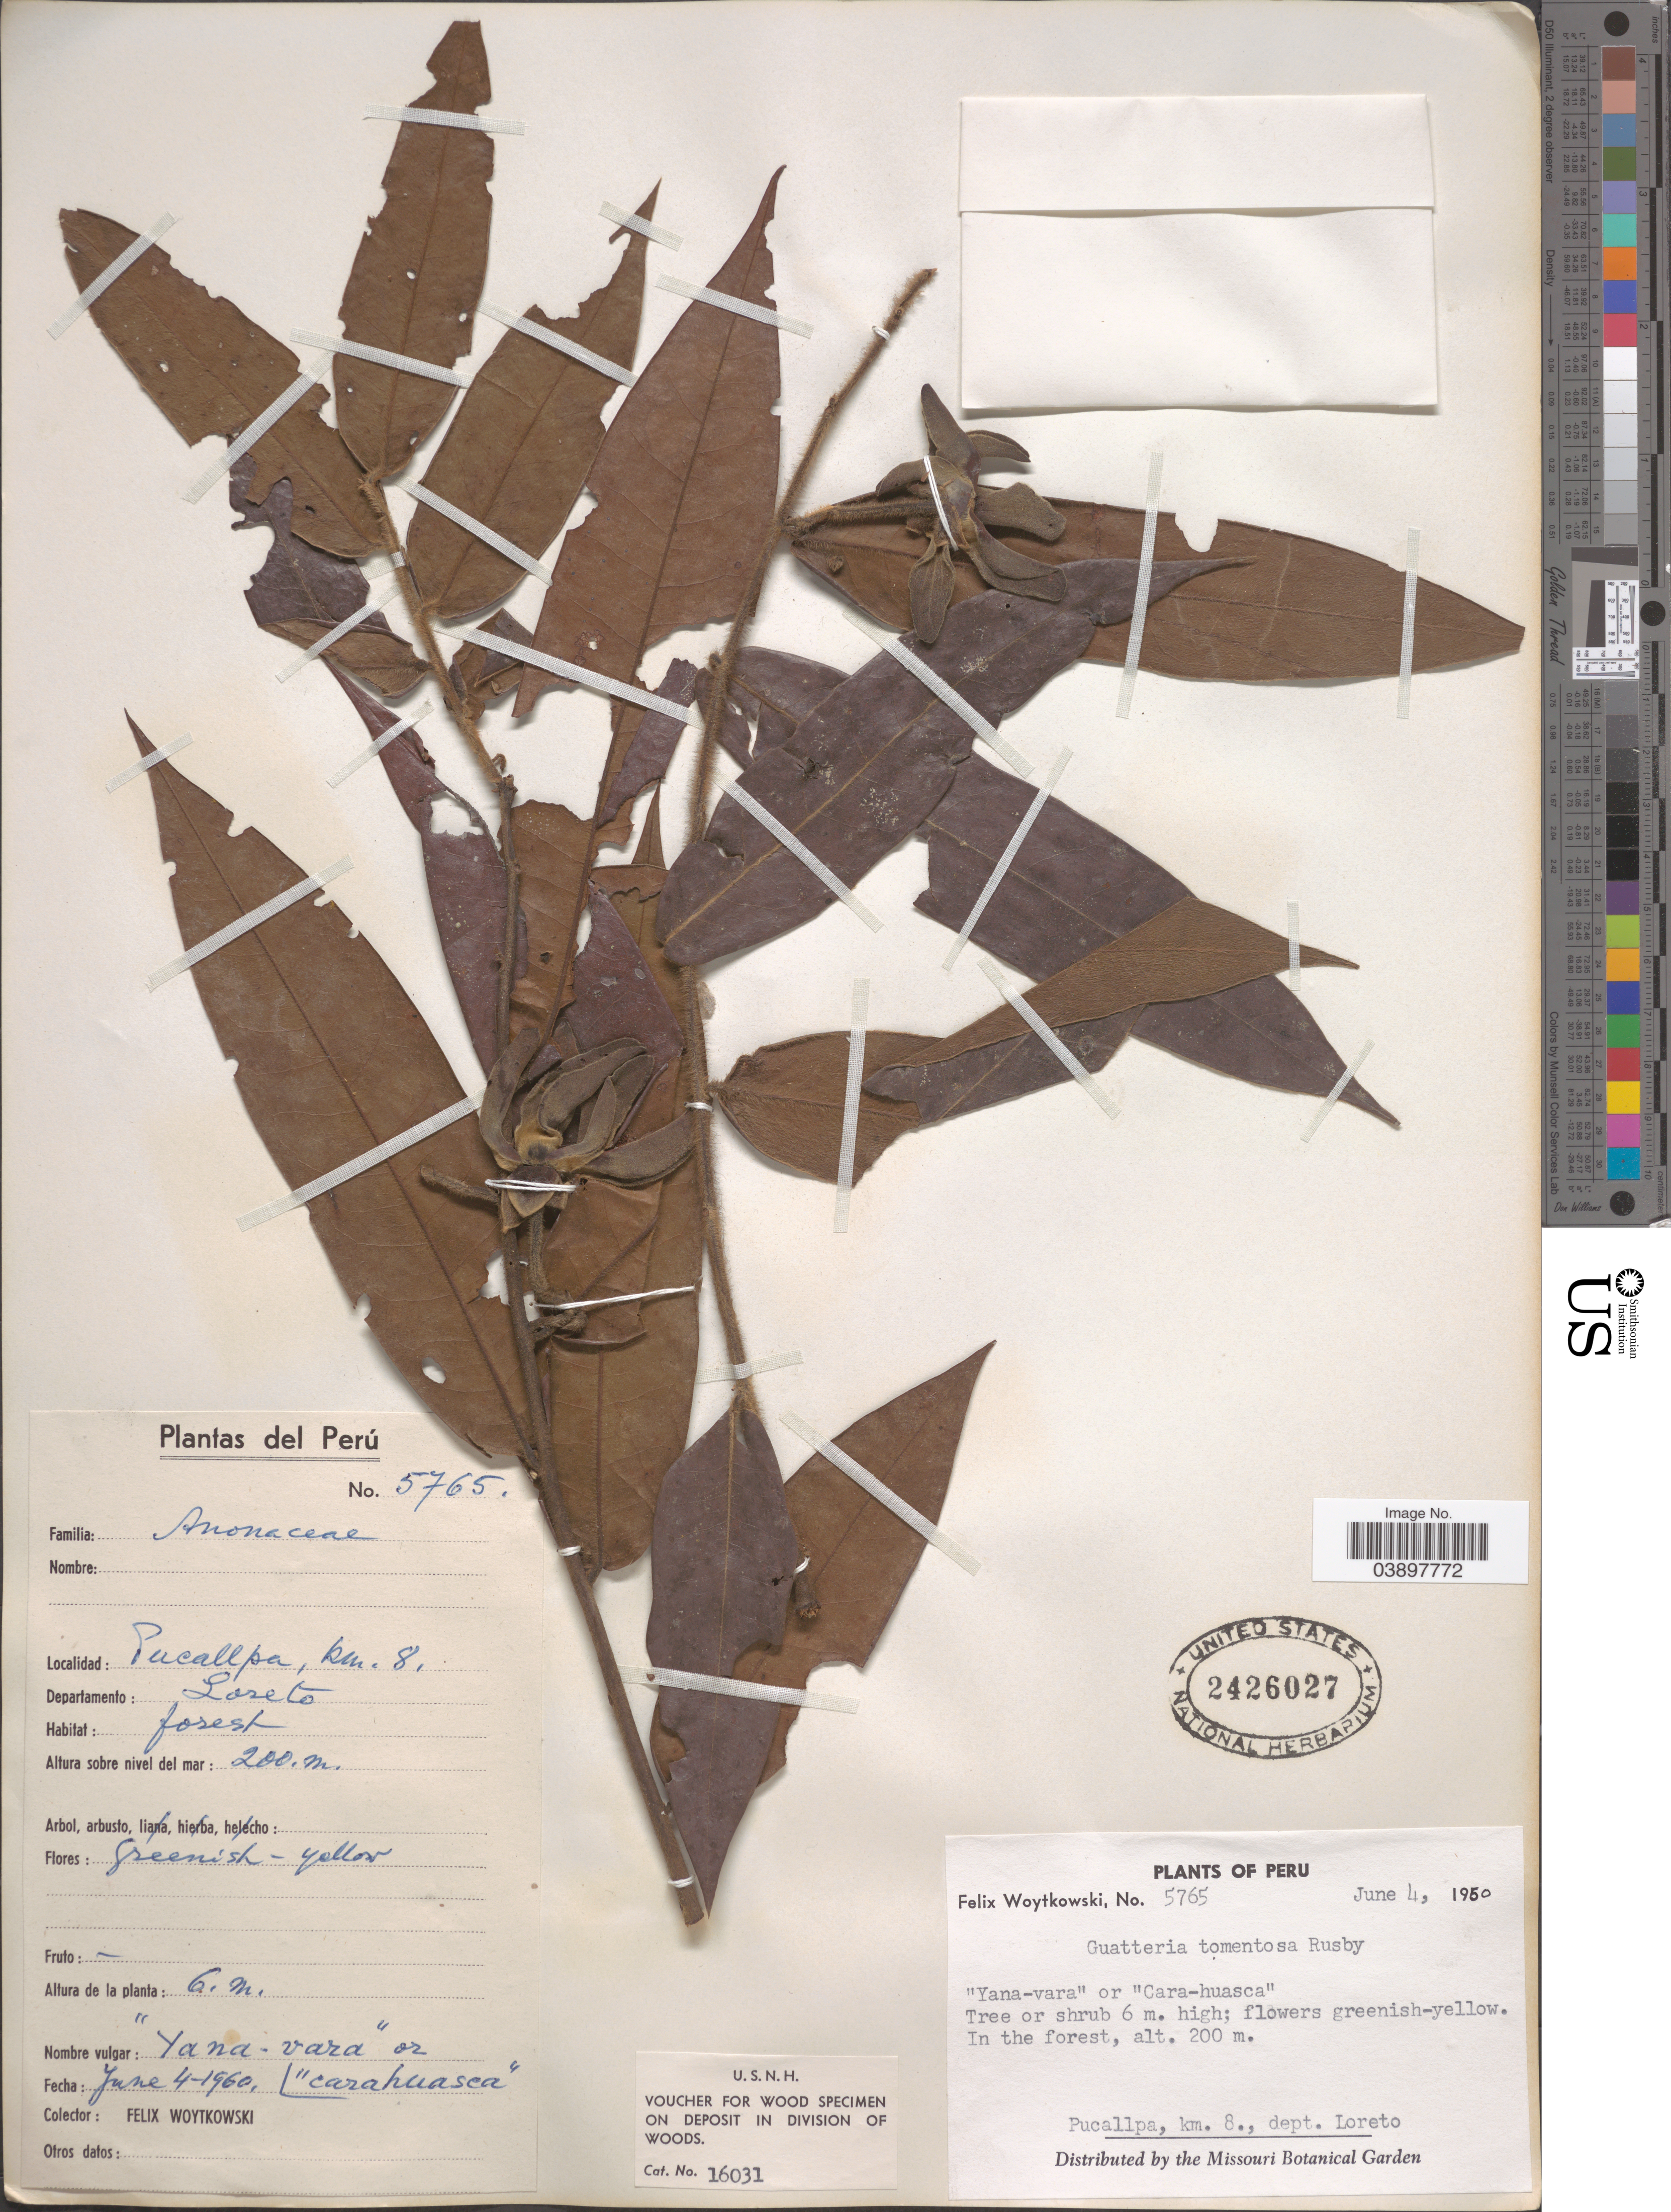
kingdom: Plantae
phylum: Tracheophyta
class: Magnoliopsida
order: Magnoliales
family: Annonaceae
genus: Guatteria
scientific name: Guatteria tomentosa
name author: Rusby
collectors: F. Woytkowski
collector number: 5765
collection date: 1960-06-04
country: Peru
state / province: Loreto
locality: Pucallpa, km. 8., dept. Loreto.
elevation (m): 200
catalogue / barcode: US 2426027